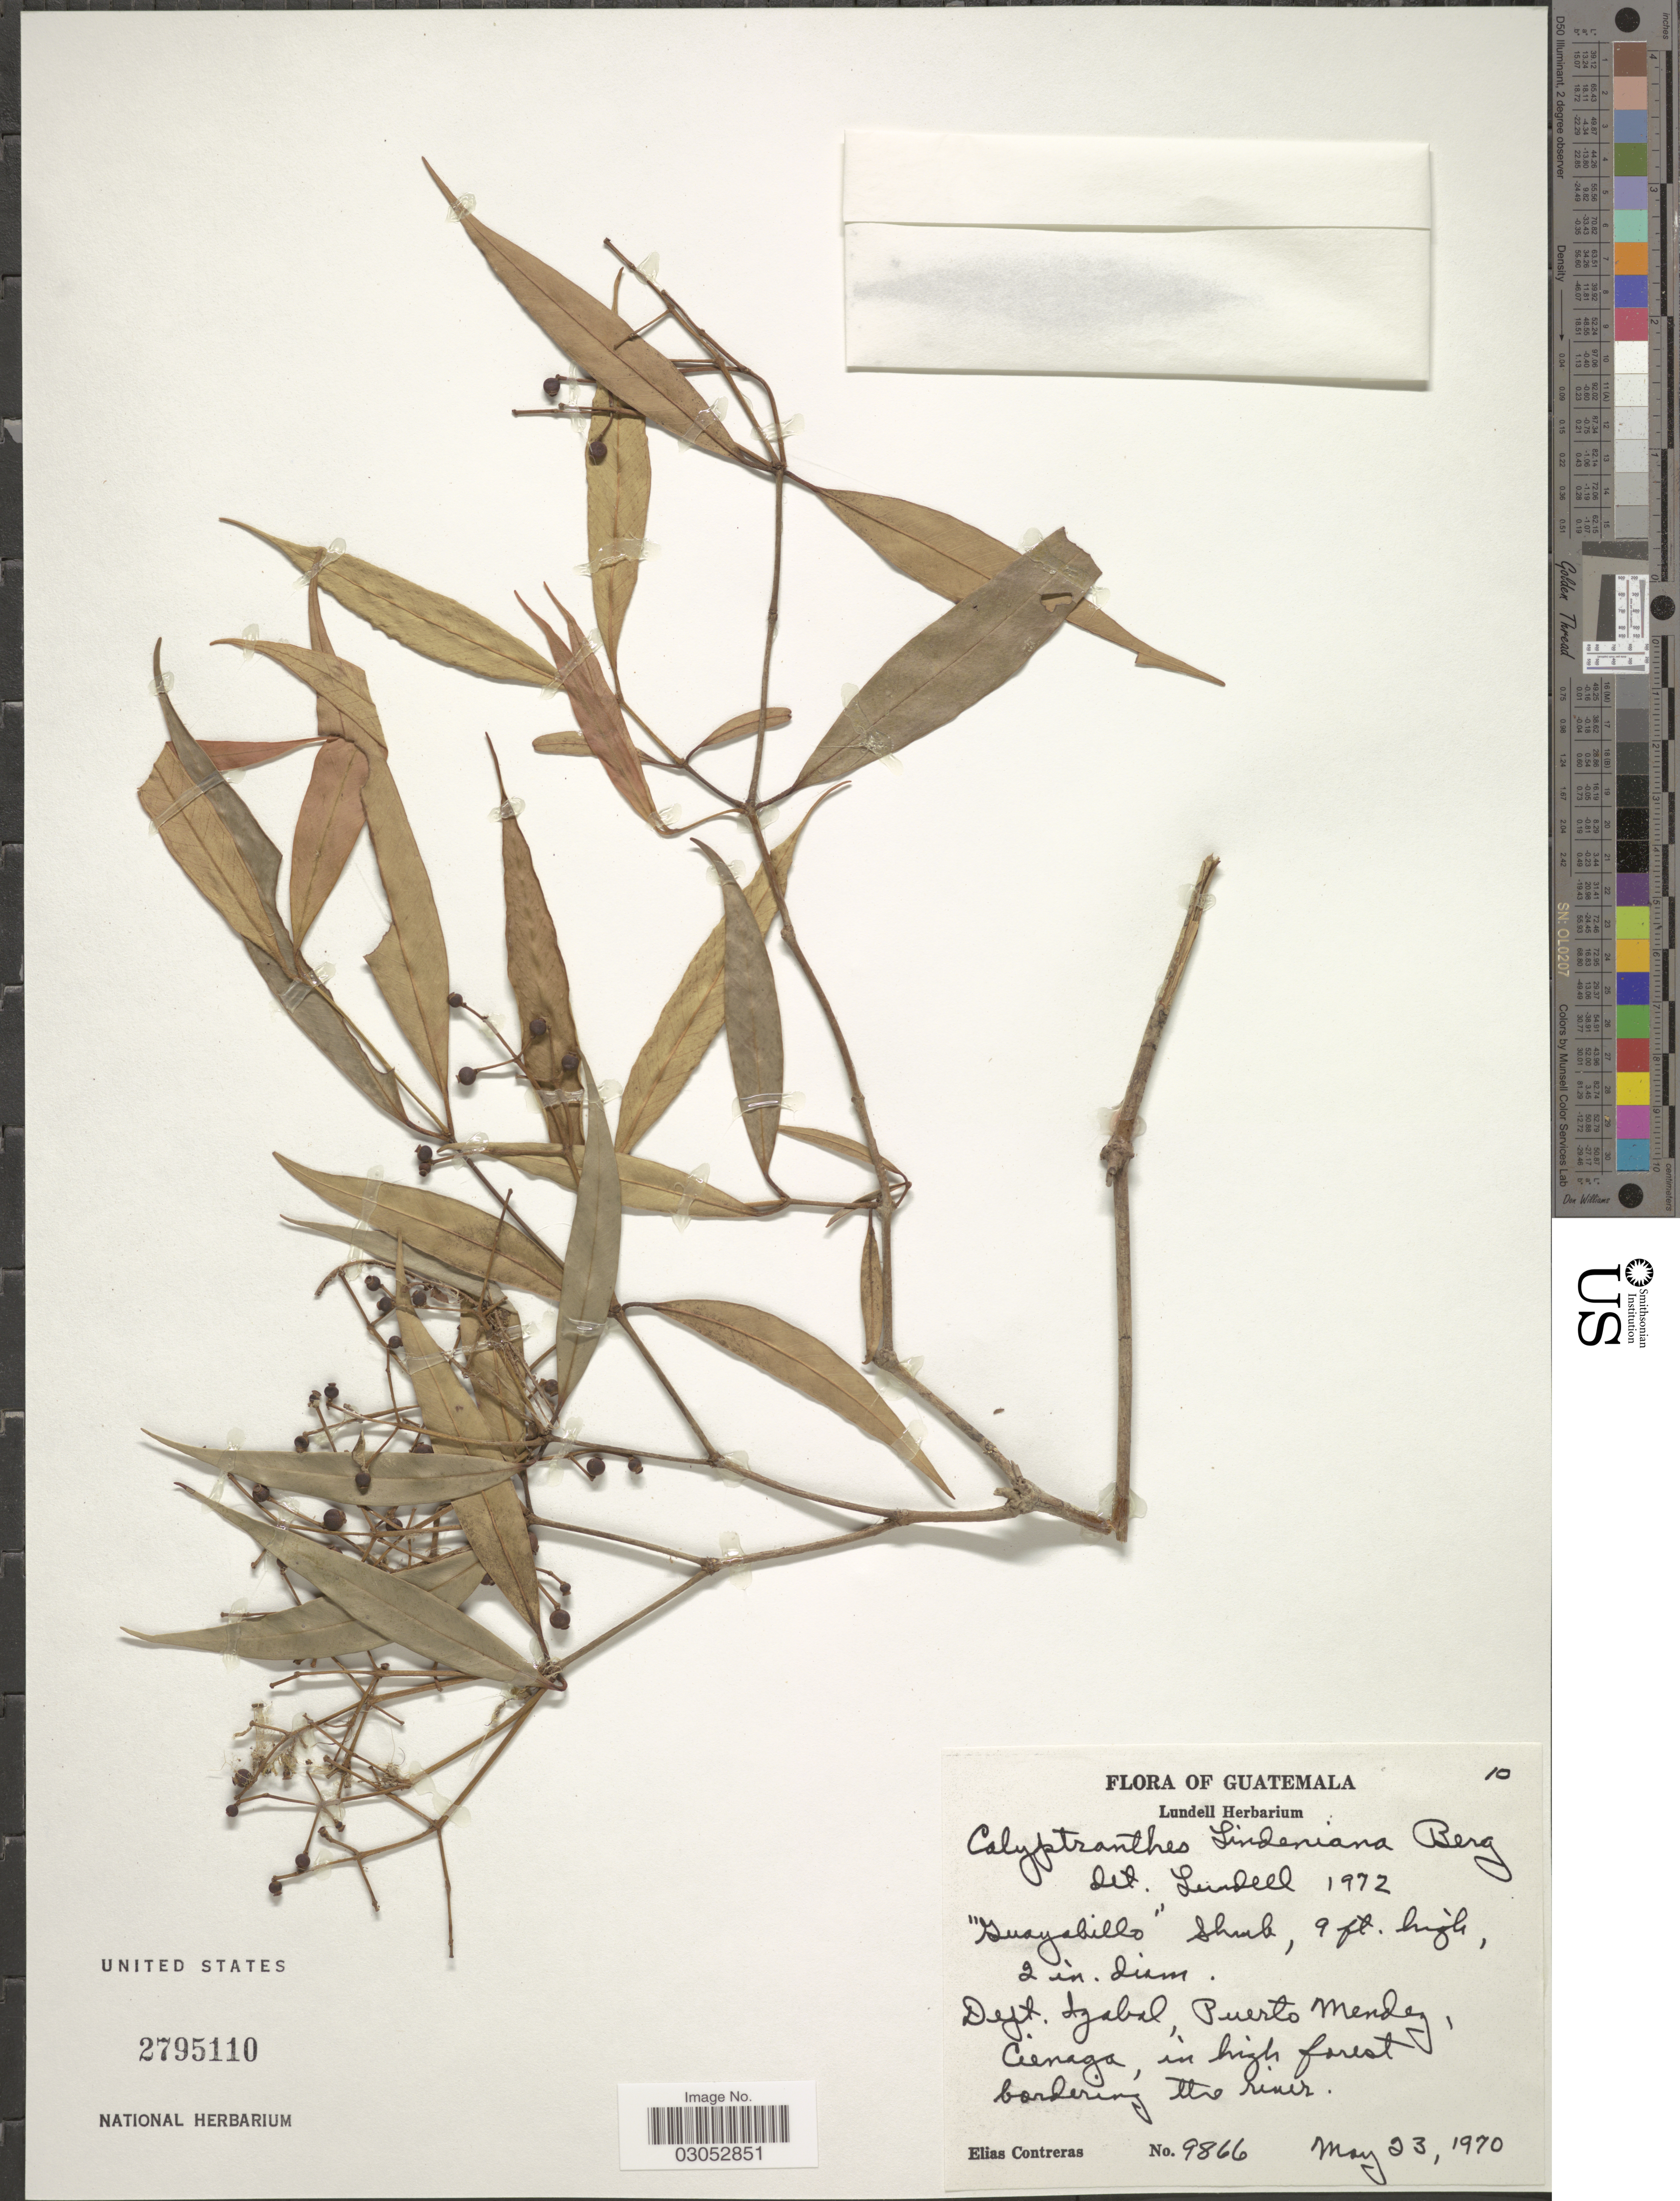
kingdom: Plantae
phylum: Tracheophyta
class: Magnoliopsida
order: Myrtales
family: Myrtaceae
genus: Myrcia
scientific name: Myrcia calderonii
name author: (Standl.) A.R. Lourenço & Sánchez-Cháv.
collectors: E. Contreras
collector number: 9866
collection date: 1970-05-23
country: Guatemala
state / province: Izabal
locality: Dept. Izabal, Puerto Mendez, Cienaga, in high forest bordering the river.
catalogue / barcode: US 2795110